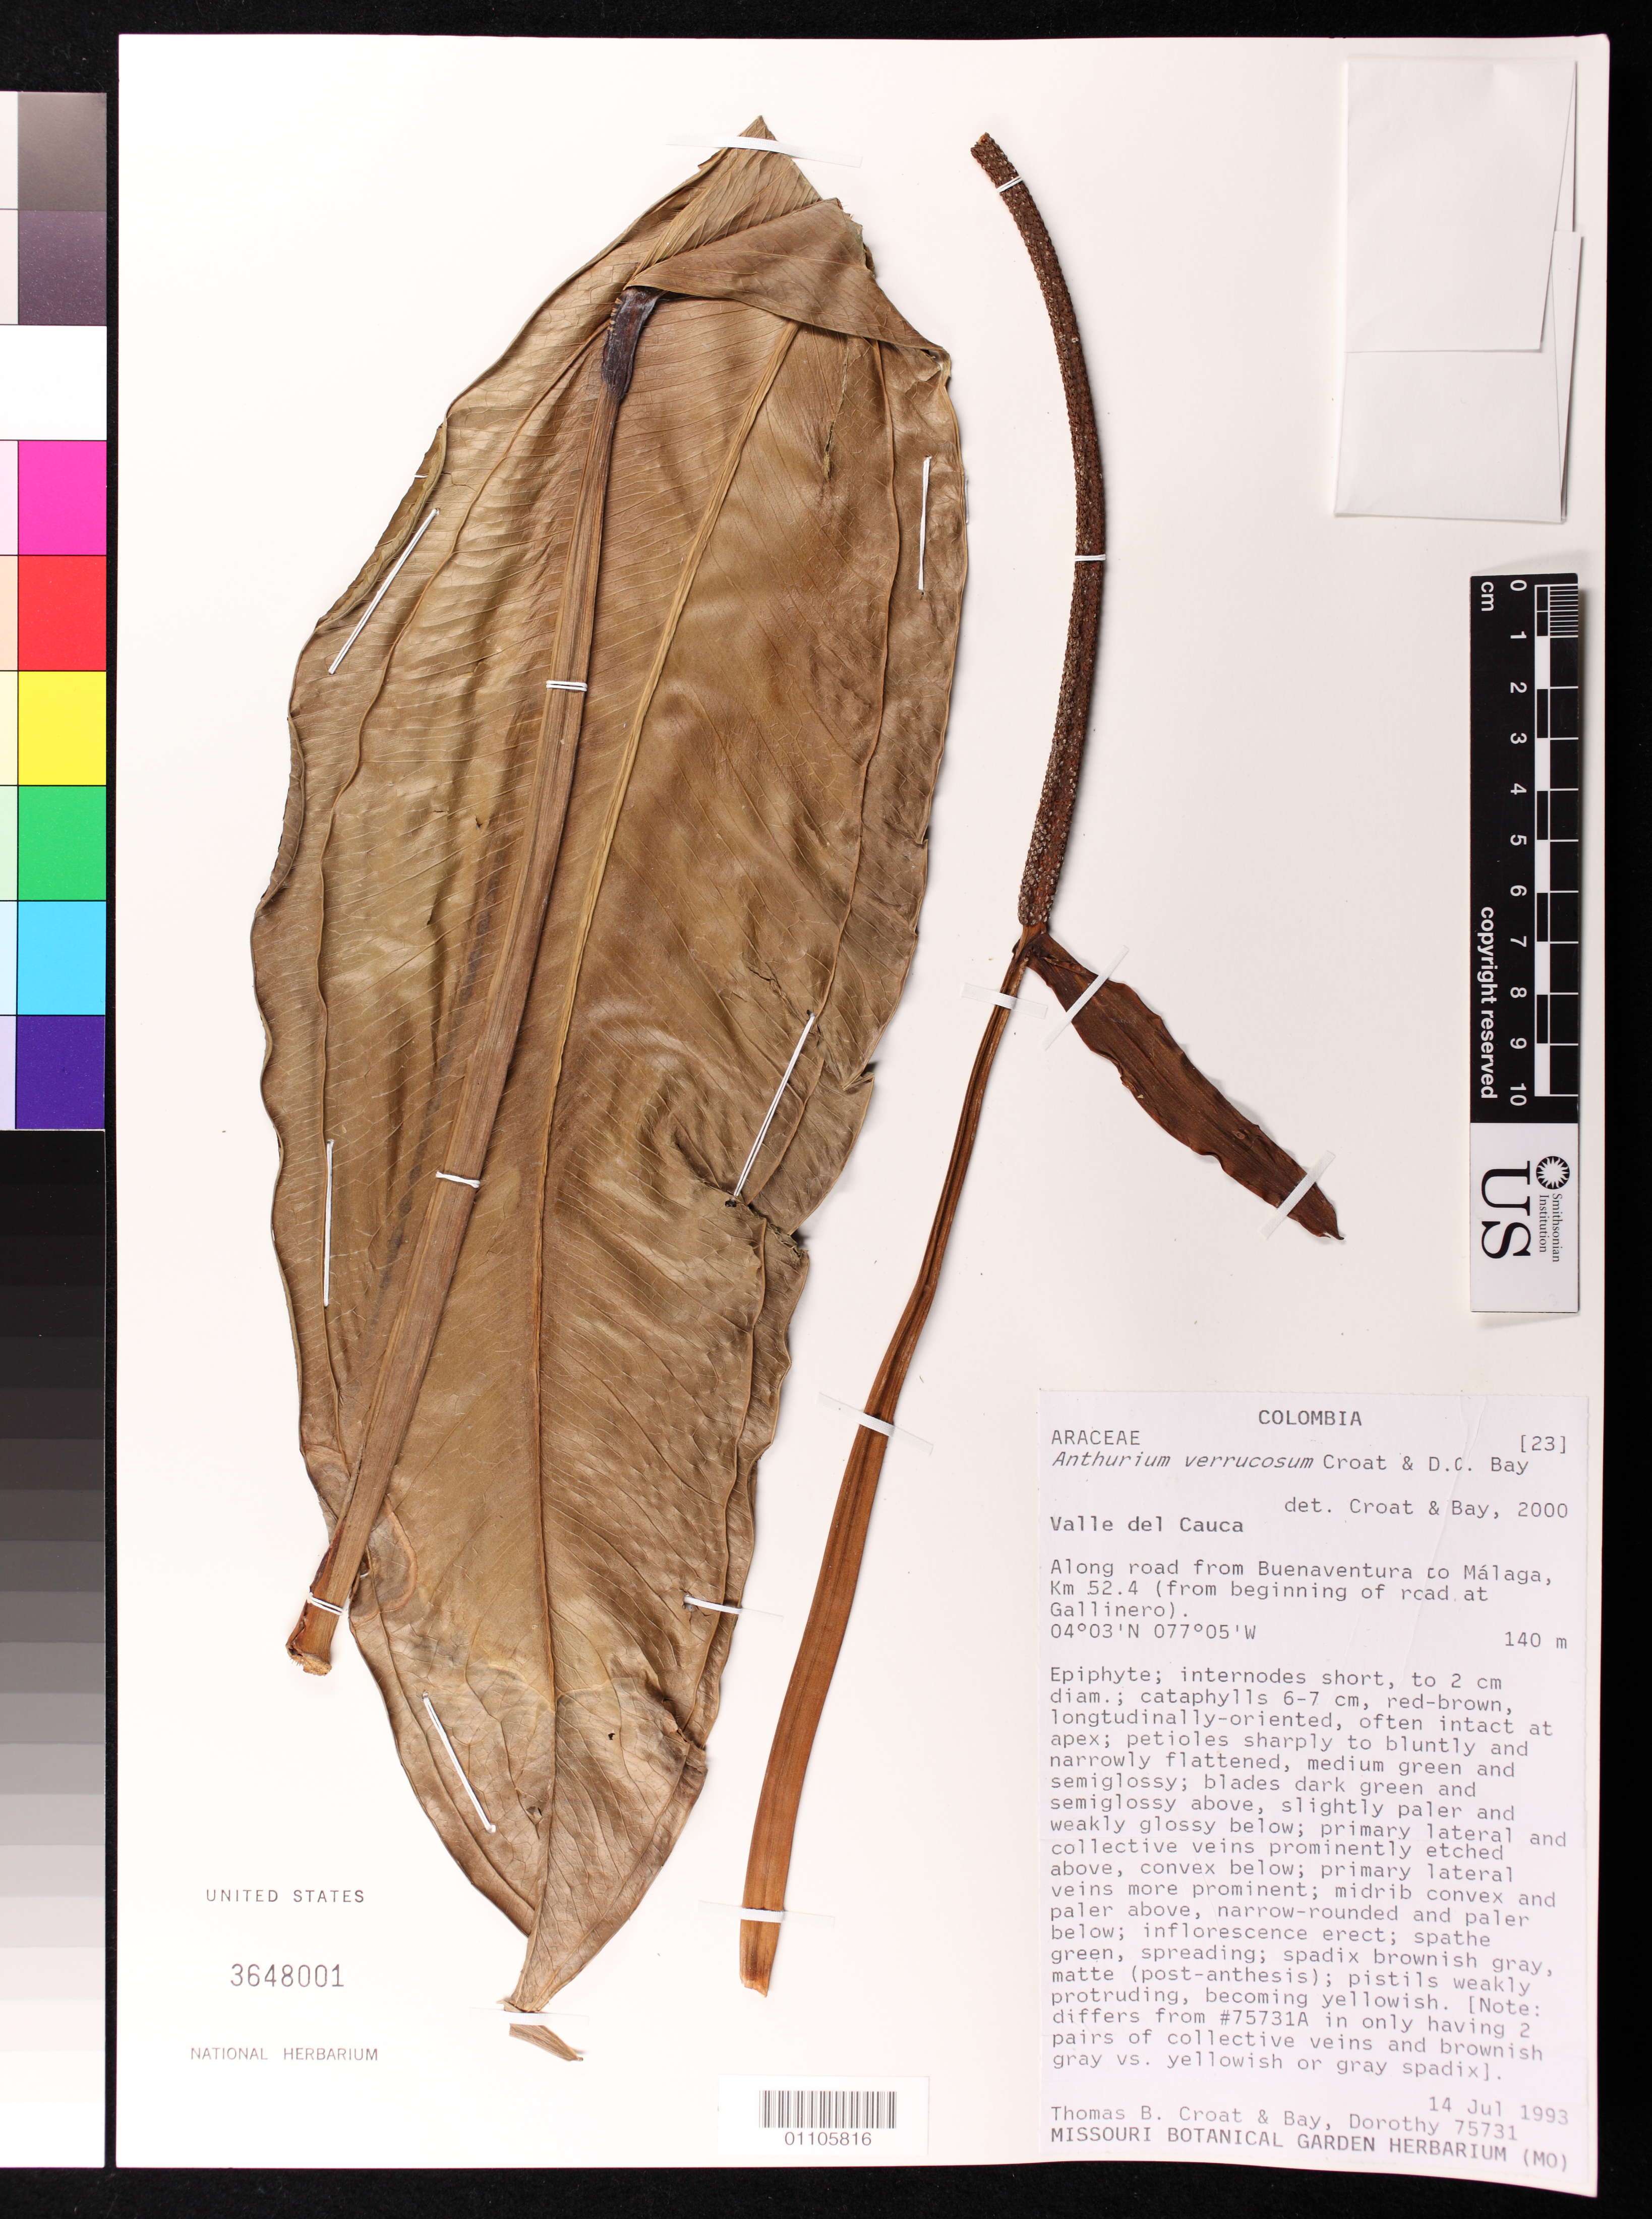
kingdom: Plantae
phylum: Tracheophyta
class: Liliopsida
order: Alismatales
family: Araceae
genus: Anthurium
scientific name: Anthurium verrucosum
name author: Croat & D.C. Bay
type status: Isotype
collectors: T. B. Croat & D. C. Bay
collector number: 75731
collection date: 1993-07-14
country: Colombia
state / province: Valle del Cauca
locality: Along road from Buenaventura to Málaga; Km 52.4 (from beginning of road at Gallinero)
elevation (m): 140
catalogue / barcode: US 3648001